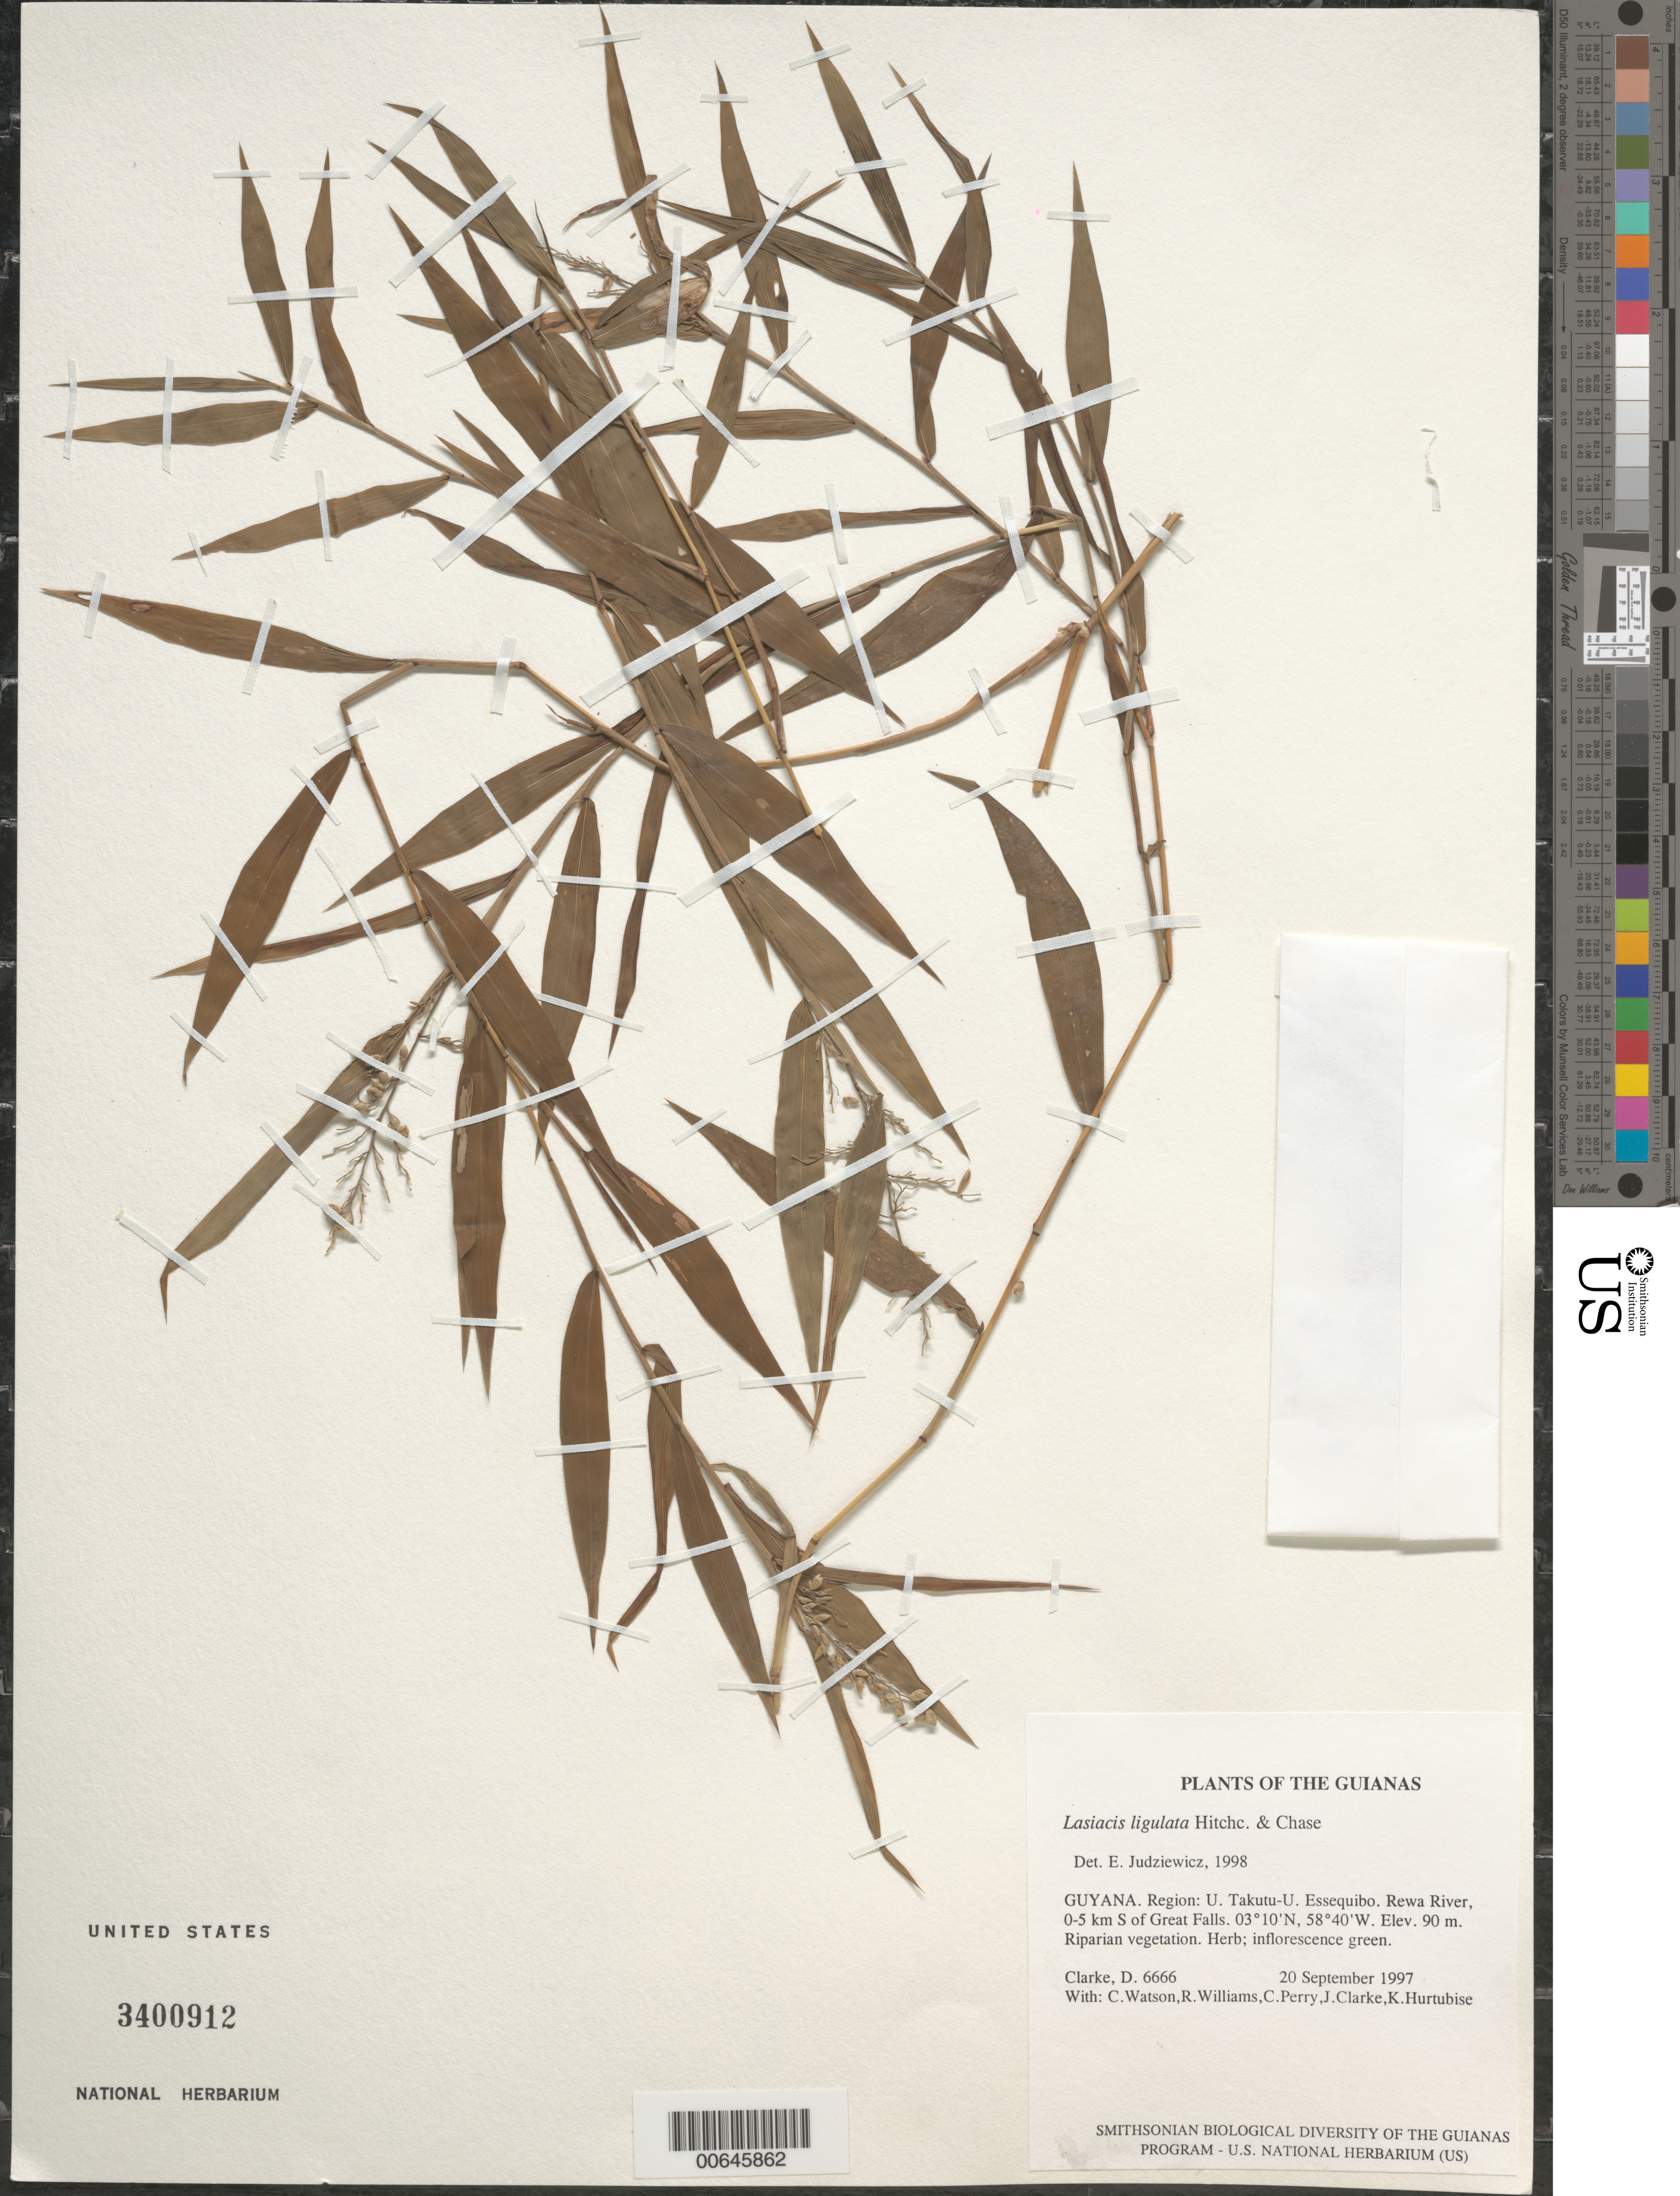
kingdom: Plantae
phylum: Tracheophyta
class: Liliopsida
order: Poales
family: Poaceae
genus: Lasiacis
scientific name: Lasiacis ligulata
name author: Hitchc. & Chase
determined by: Judziewicz, E. J.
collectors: H. D. Clarke, C. Watson, R. Williams, C. Perry, J. Clarke & K. Hurtubise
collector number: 6666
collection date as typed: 20 September 1997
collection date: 1997-09-20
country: Guyana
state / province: U. Takutu-U. Essequibo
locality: Rewa River, 0-5 km S of Great Falls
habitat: Riparian vegetation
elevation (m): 90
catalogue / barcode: US 3400912